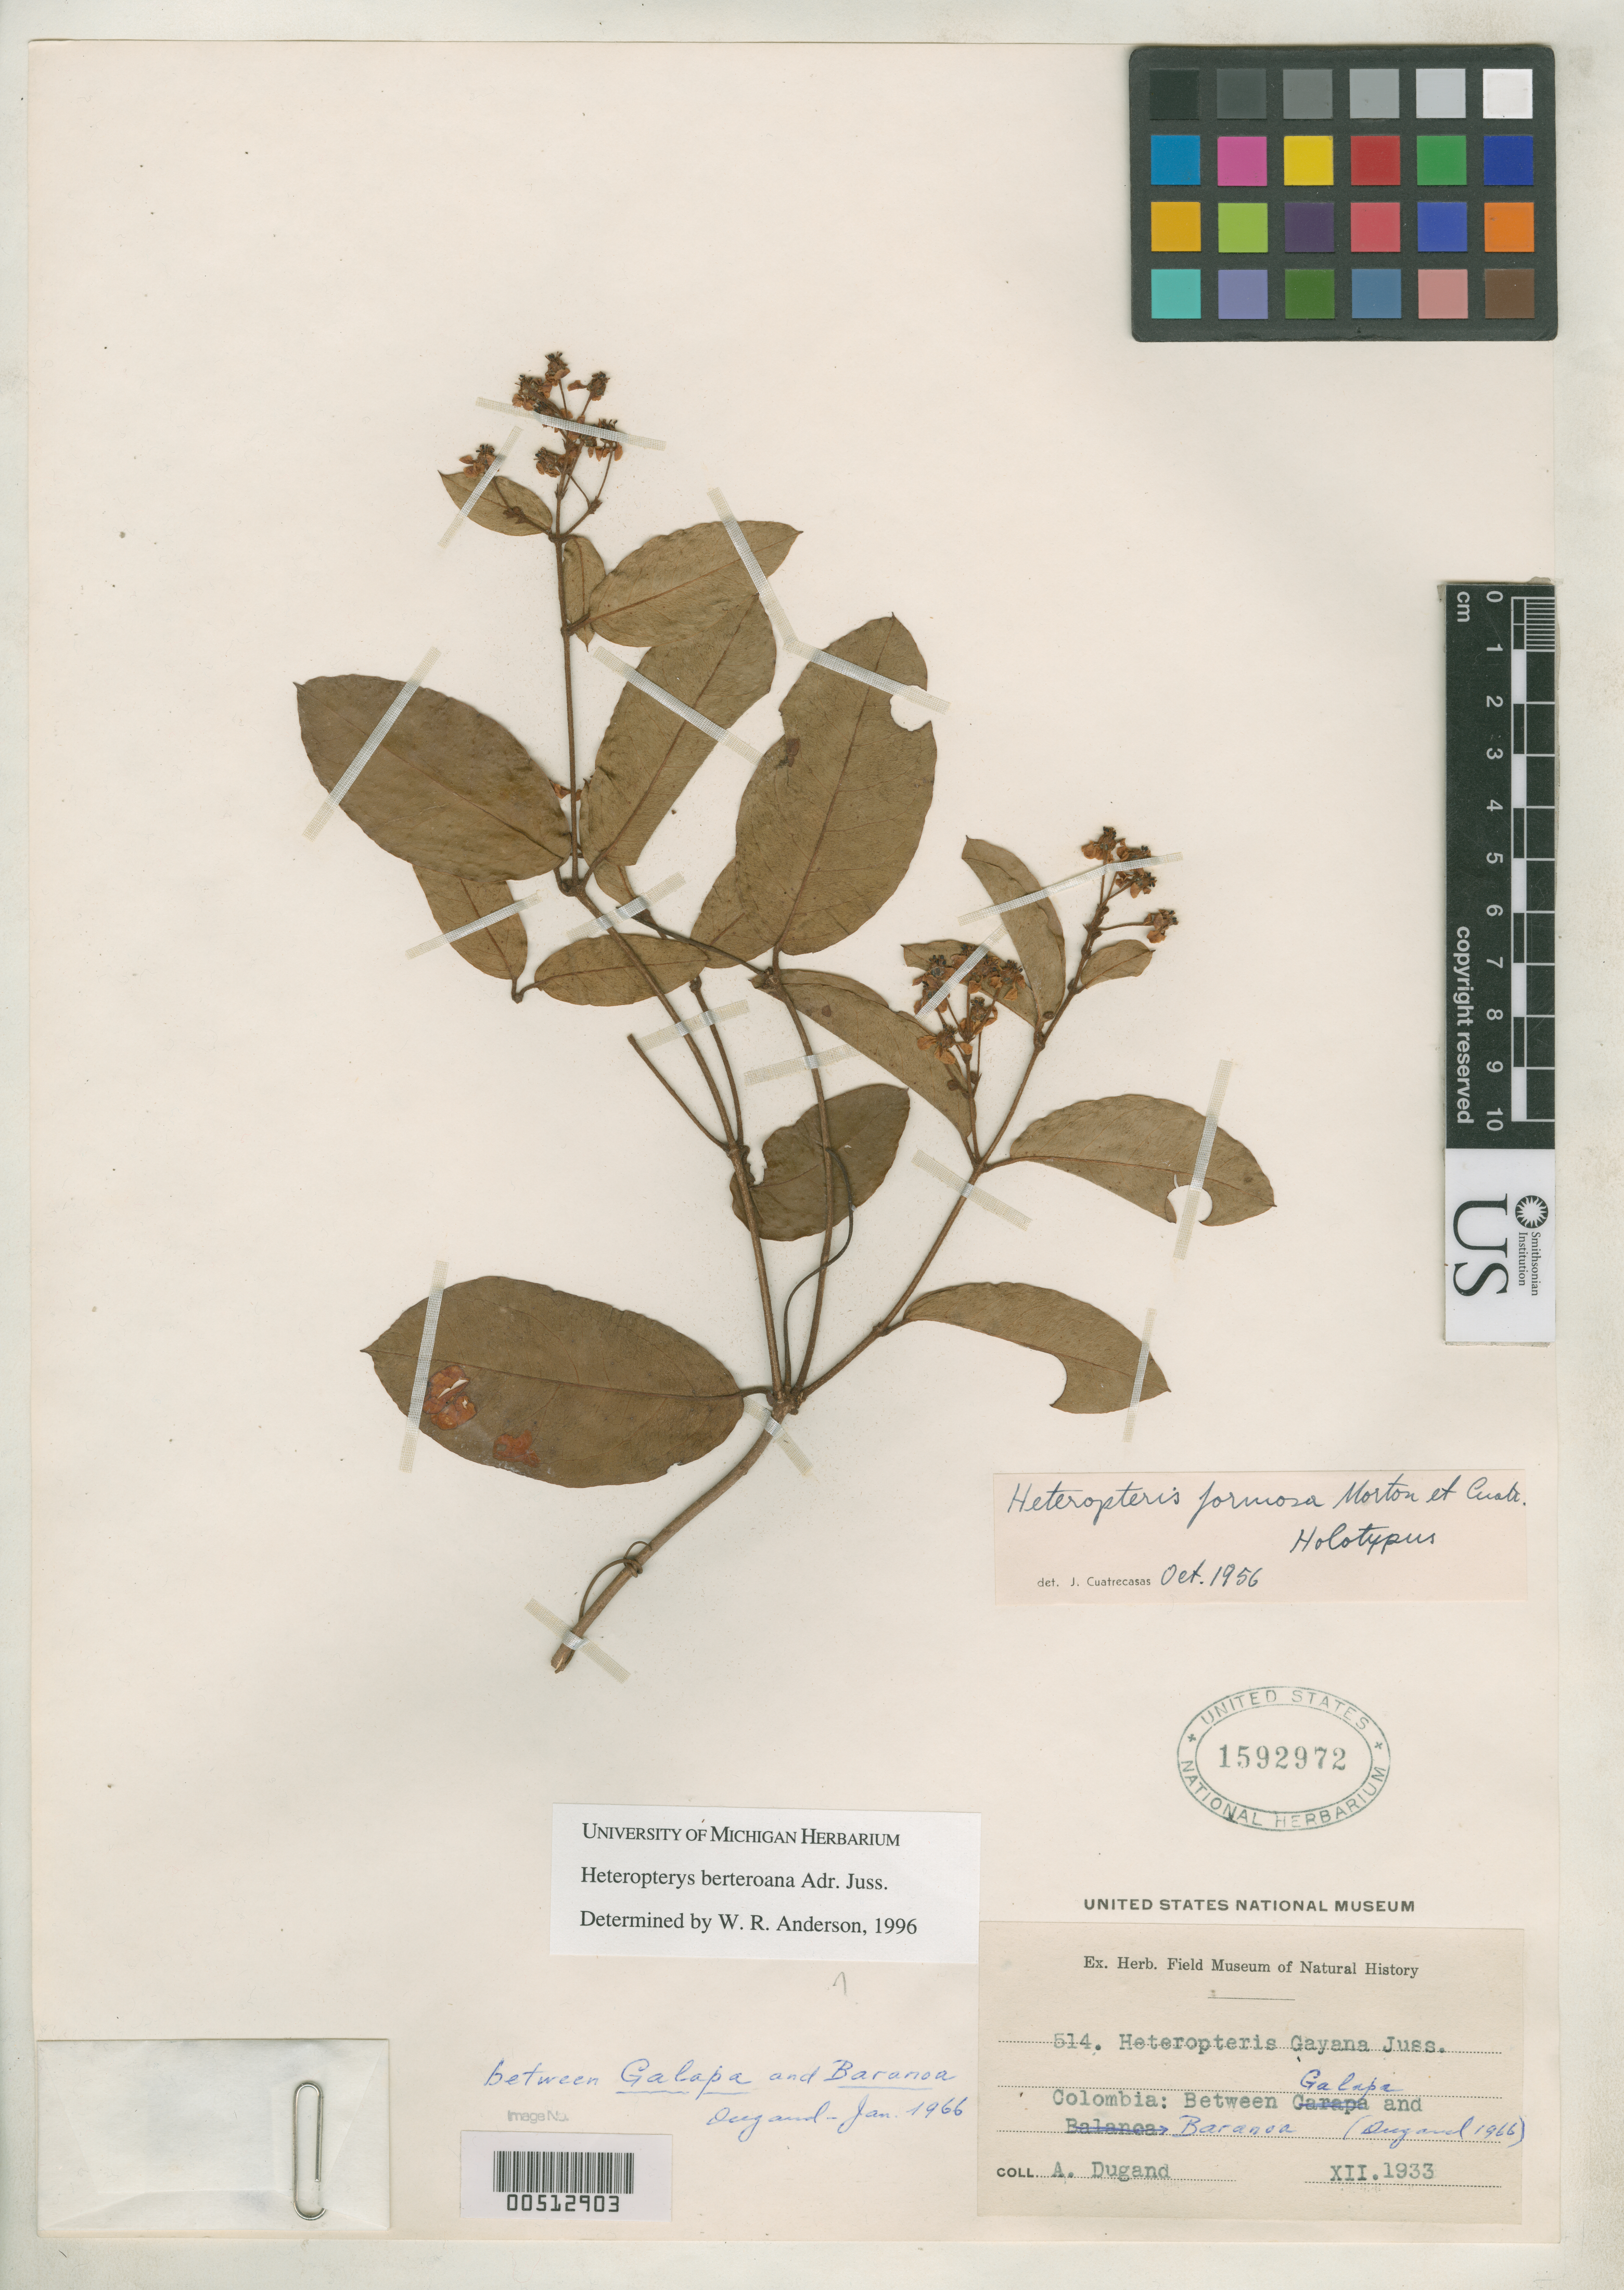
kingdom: Plantae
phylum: Tracheophyta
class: Magnoliopsida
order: Malpighiales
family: Malpighiaceae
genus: Heteropterys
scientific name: Heteropterys formosa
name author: C.V. Morton & Cuatrec.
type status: Holotype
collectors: A. Dugand G.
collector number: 514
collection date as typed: Dec 1933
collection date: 1933-12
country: Colombia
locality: Between Galapa & Baranoa.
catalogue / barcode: US 1592972